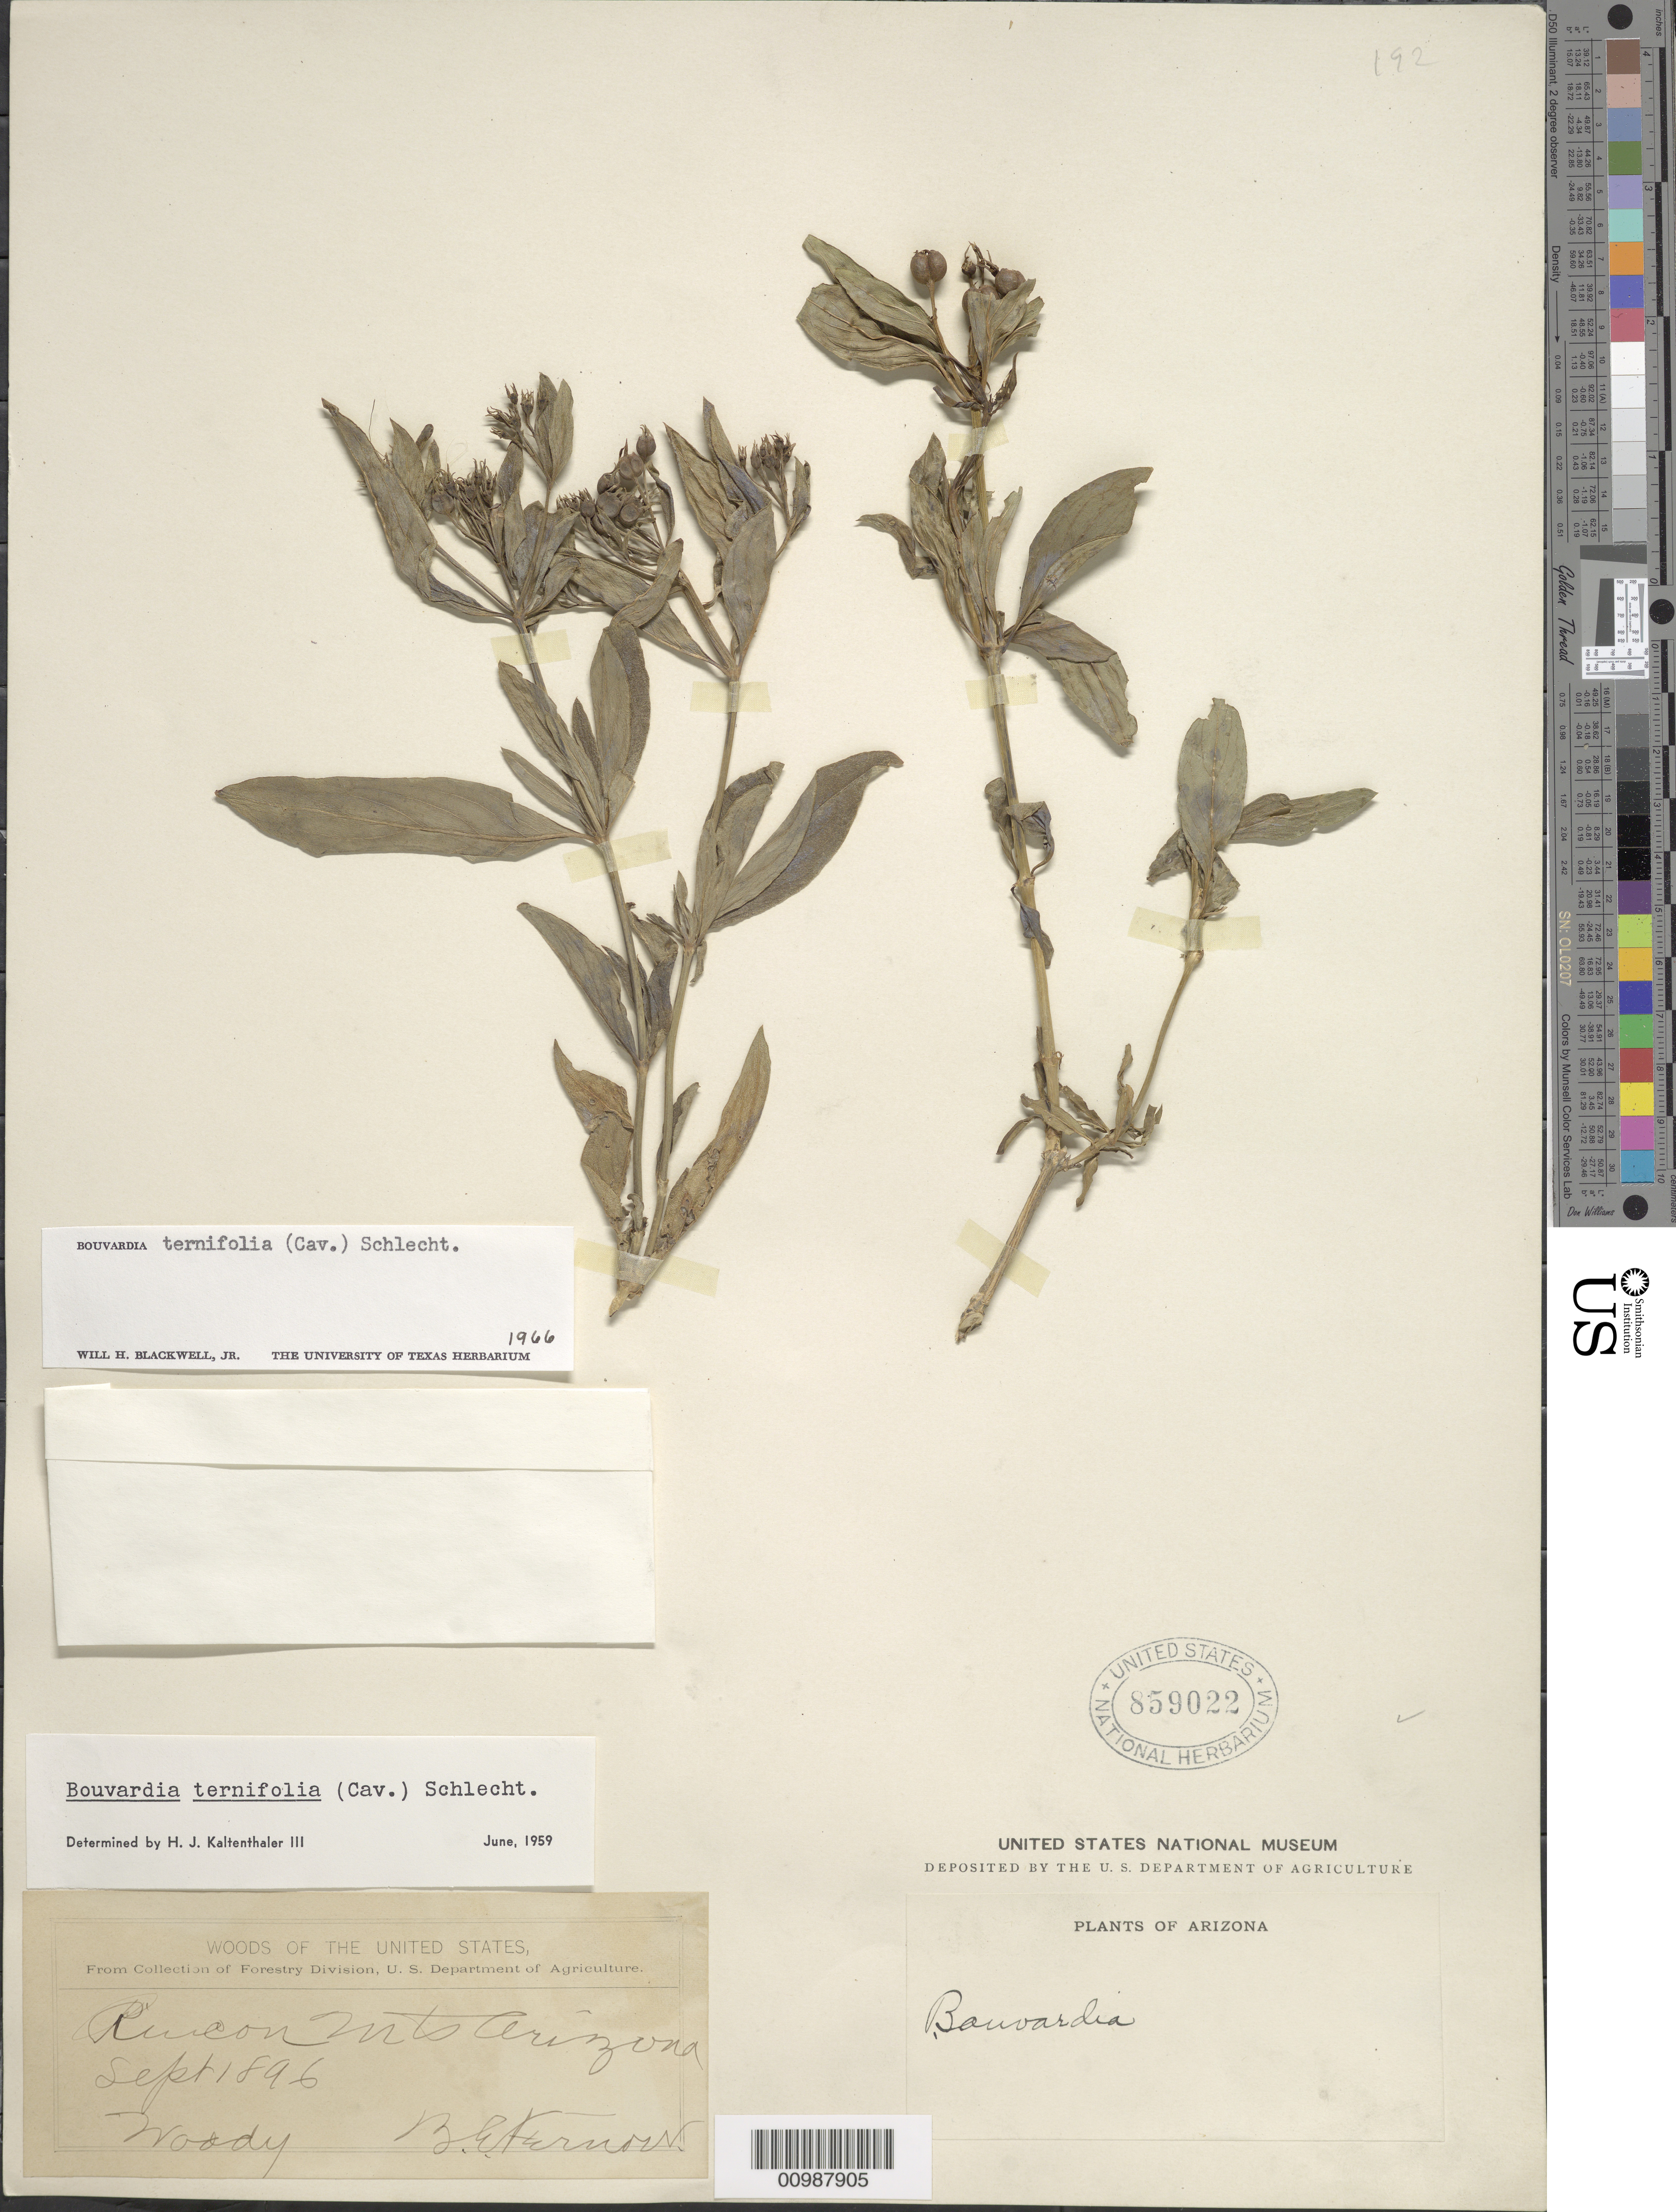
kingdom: Plantae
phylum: Tracheophyta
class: Magnoliopsida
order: Gentianales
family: Rubiaceae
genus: Bouvardia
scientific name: Bouvardia ternifolia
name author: (Cav.) Schltdl.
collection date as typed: Sep 1896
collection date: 1896-09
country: United States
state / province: Arizona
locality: Woody area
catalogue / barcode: US 859022